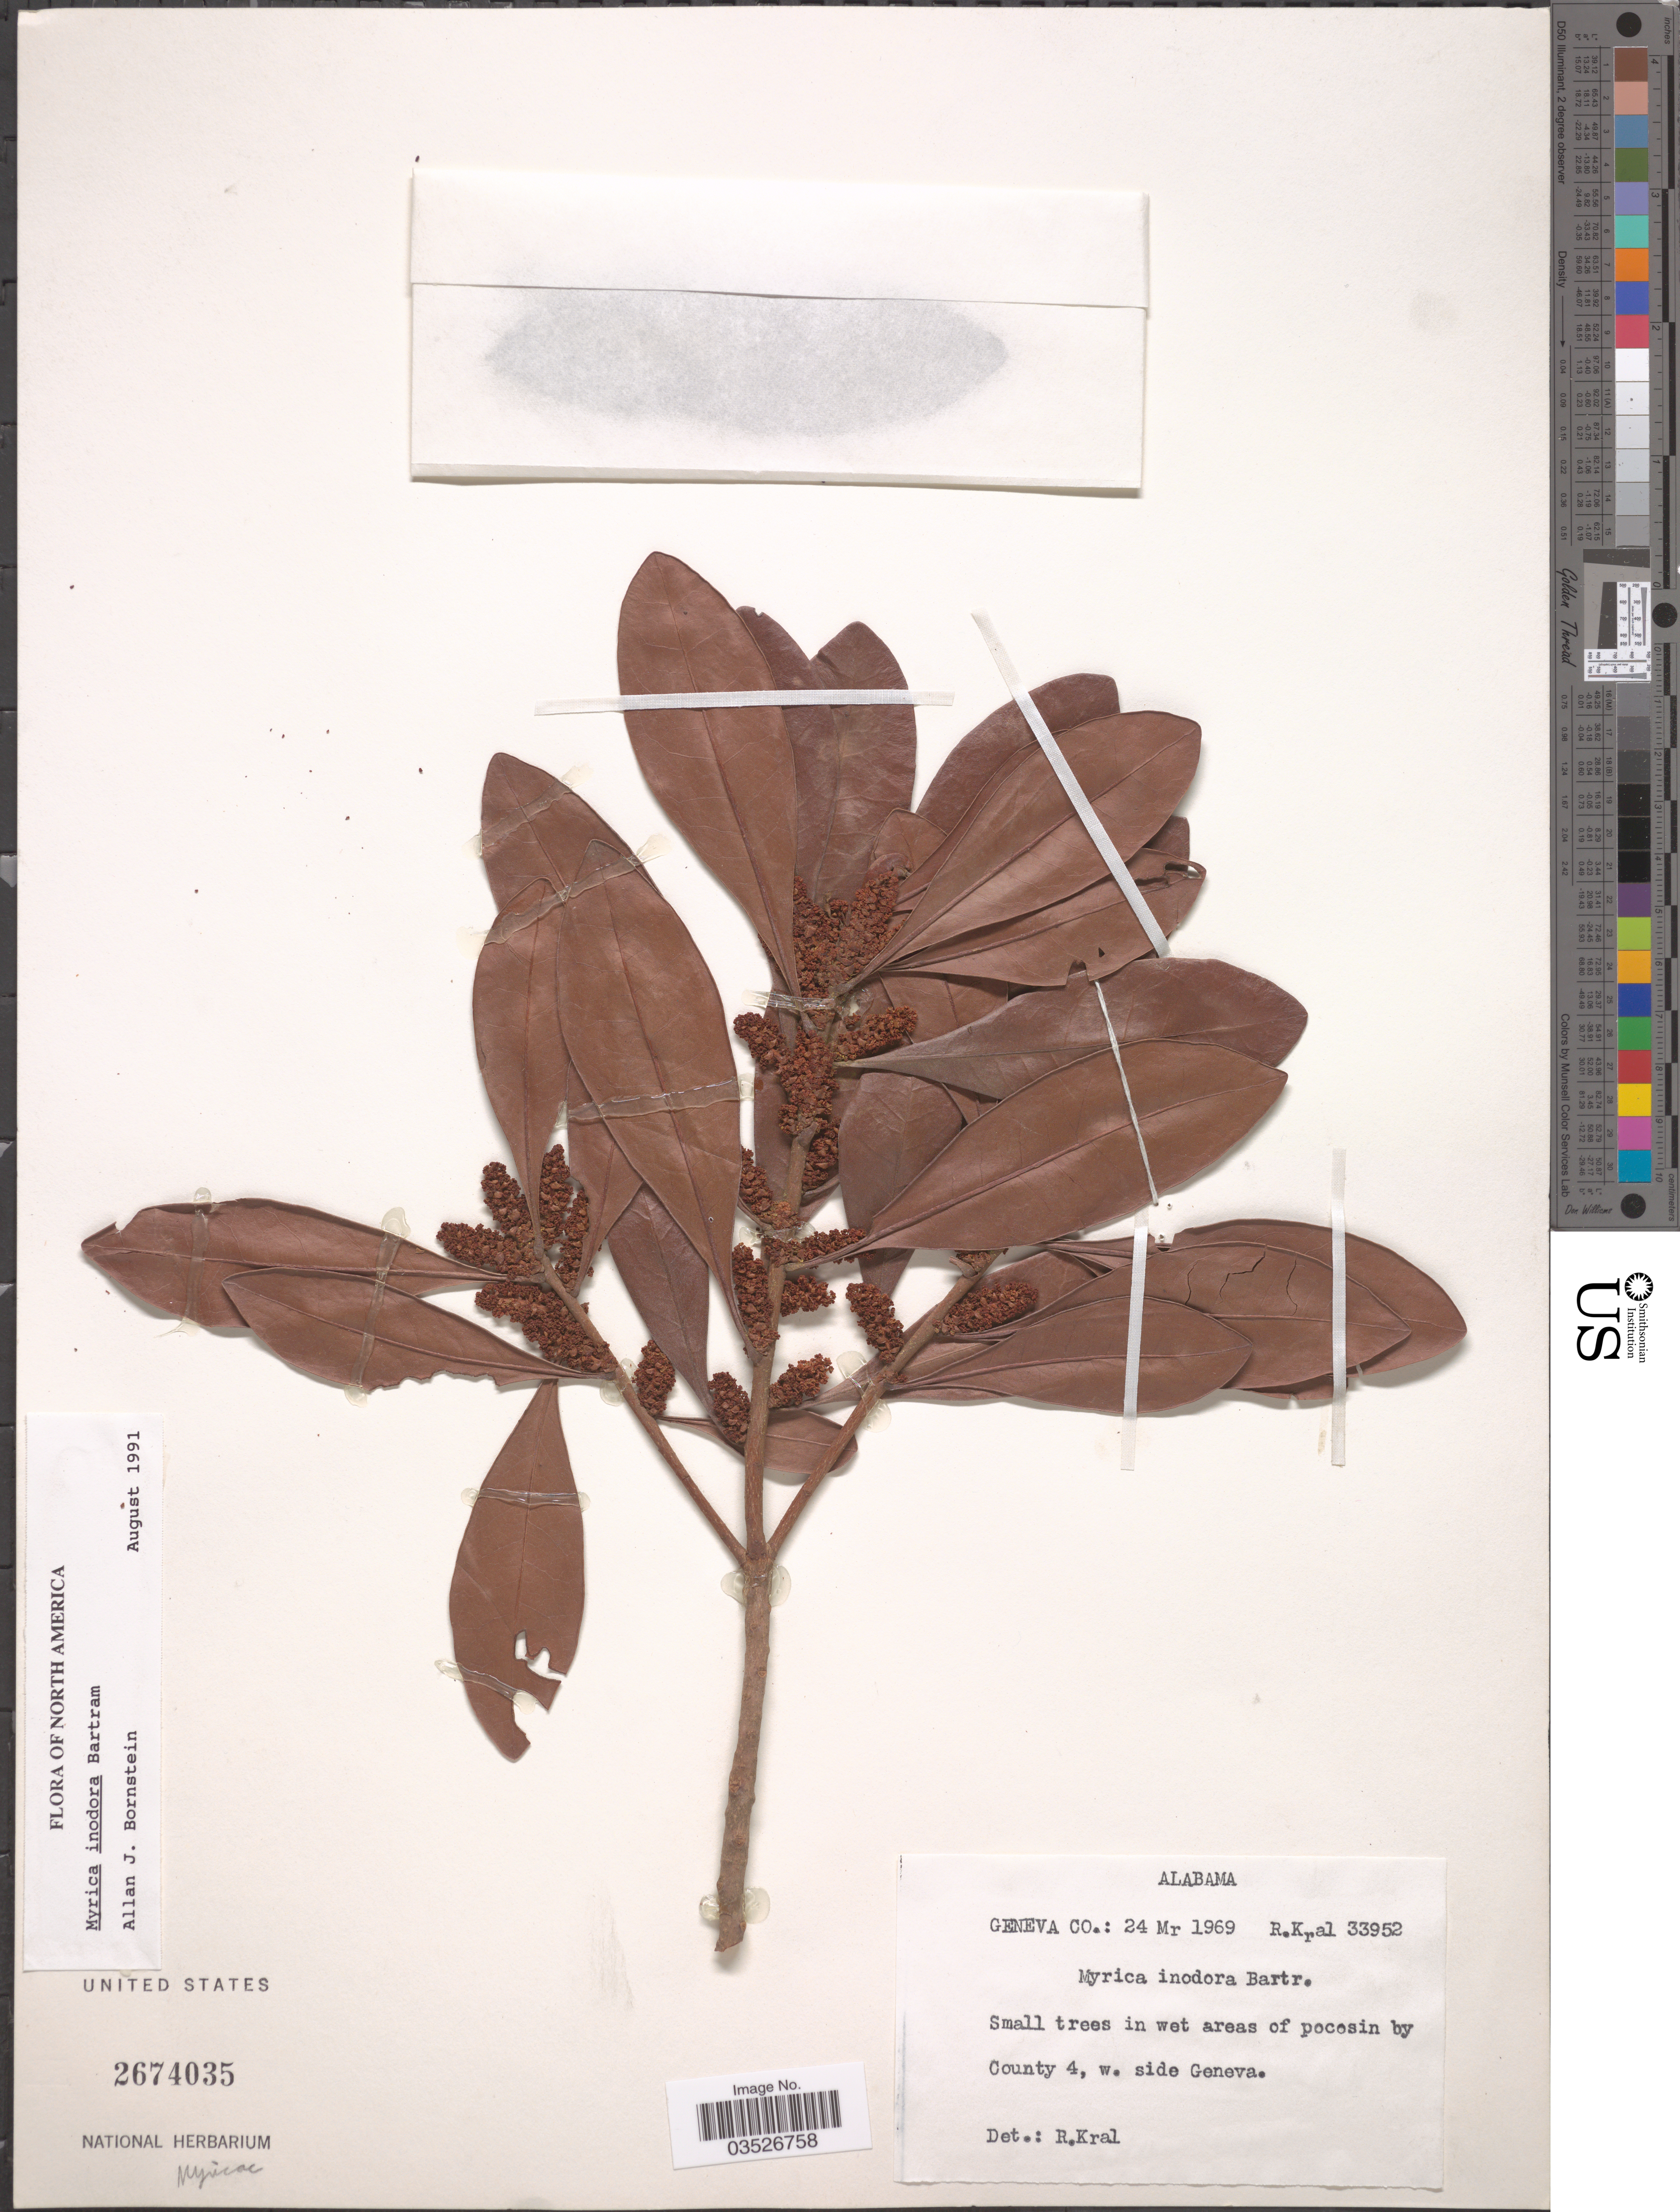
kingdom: Plantae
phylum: Tracheophyta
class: Magnoliopsida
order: Fagales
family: Myricaceae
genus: Morella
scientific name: Morella inodora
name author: (W. Bartram) Small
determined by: Strong, M. T., (US), Smithsonian Institution - National Museum of Natural History (UNITED STATES)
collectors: R. Kral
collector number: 33952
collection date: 1969-03-24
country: United States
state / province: Alabama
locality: Geneva Co. County 4, w. side Geneva.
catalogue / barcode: US 2674035